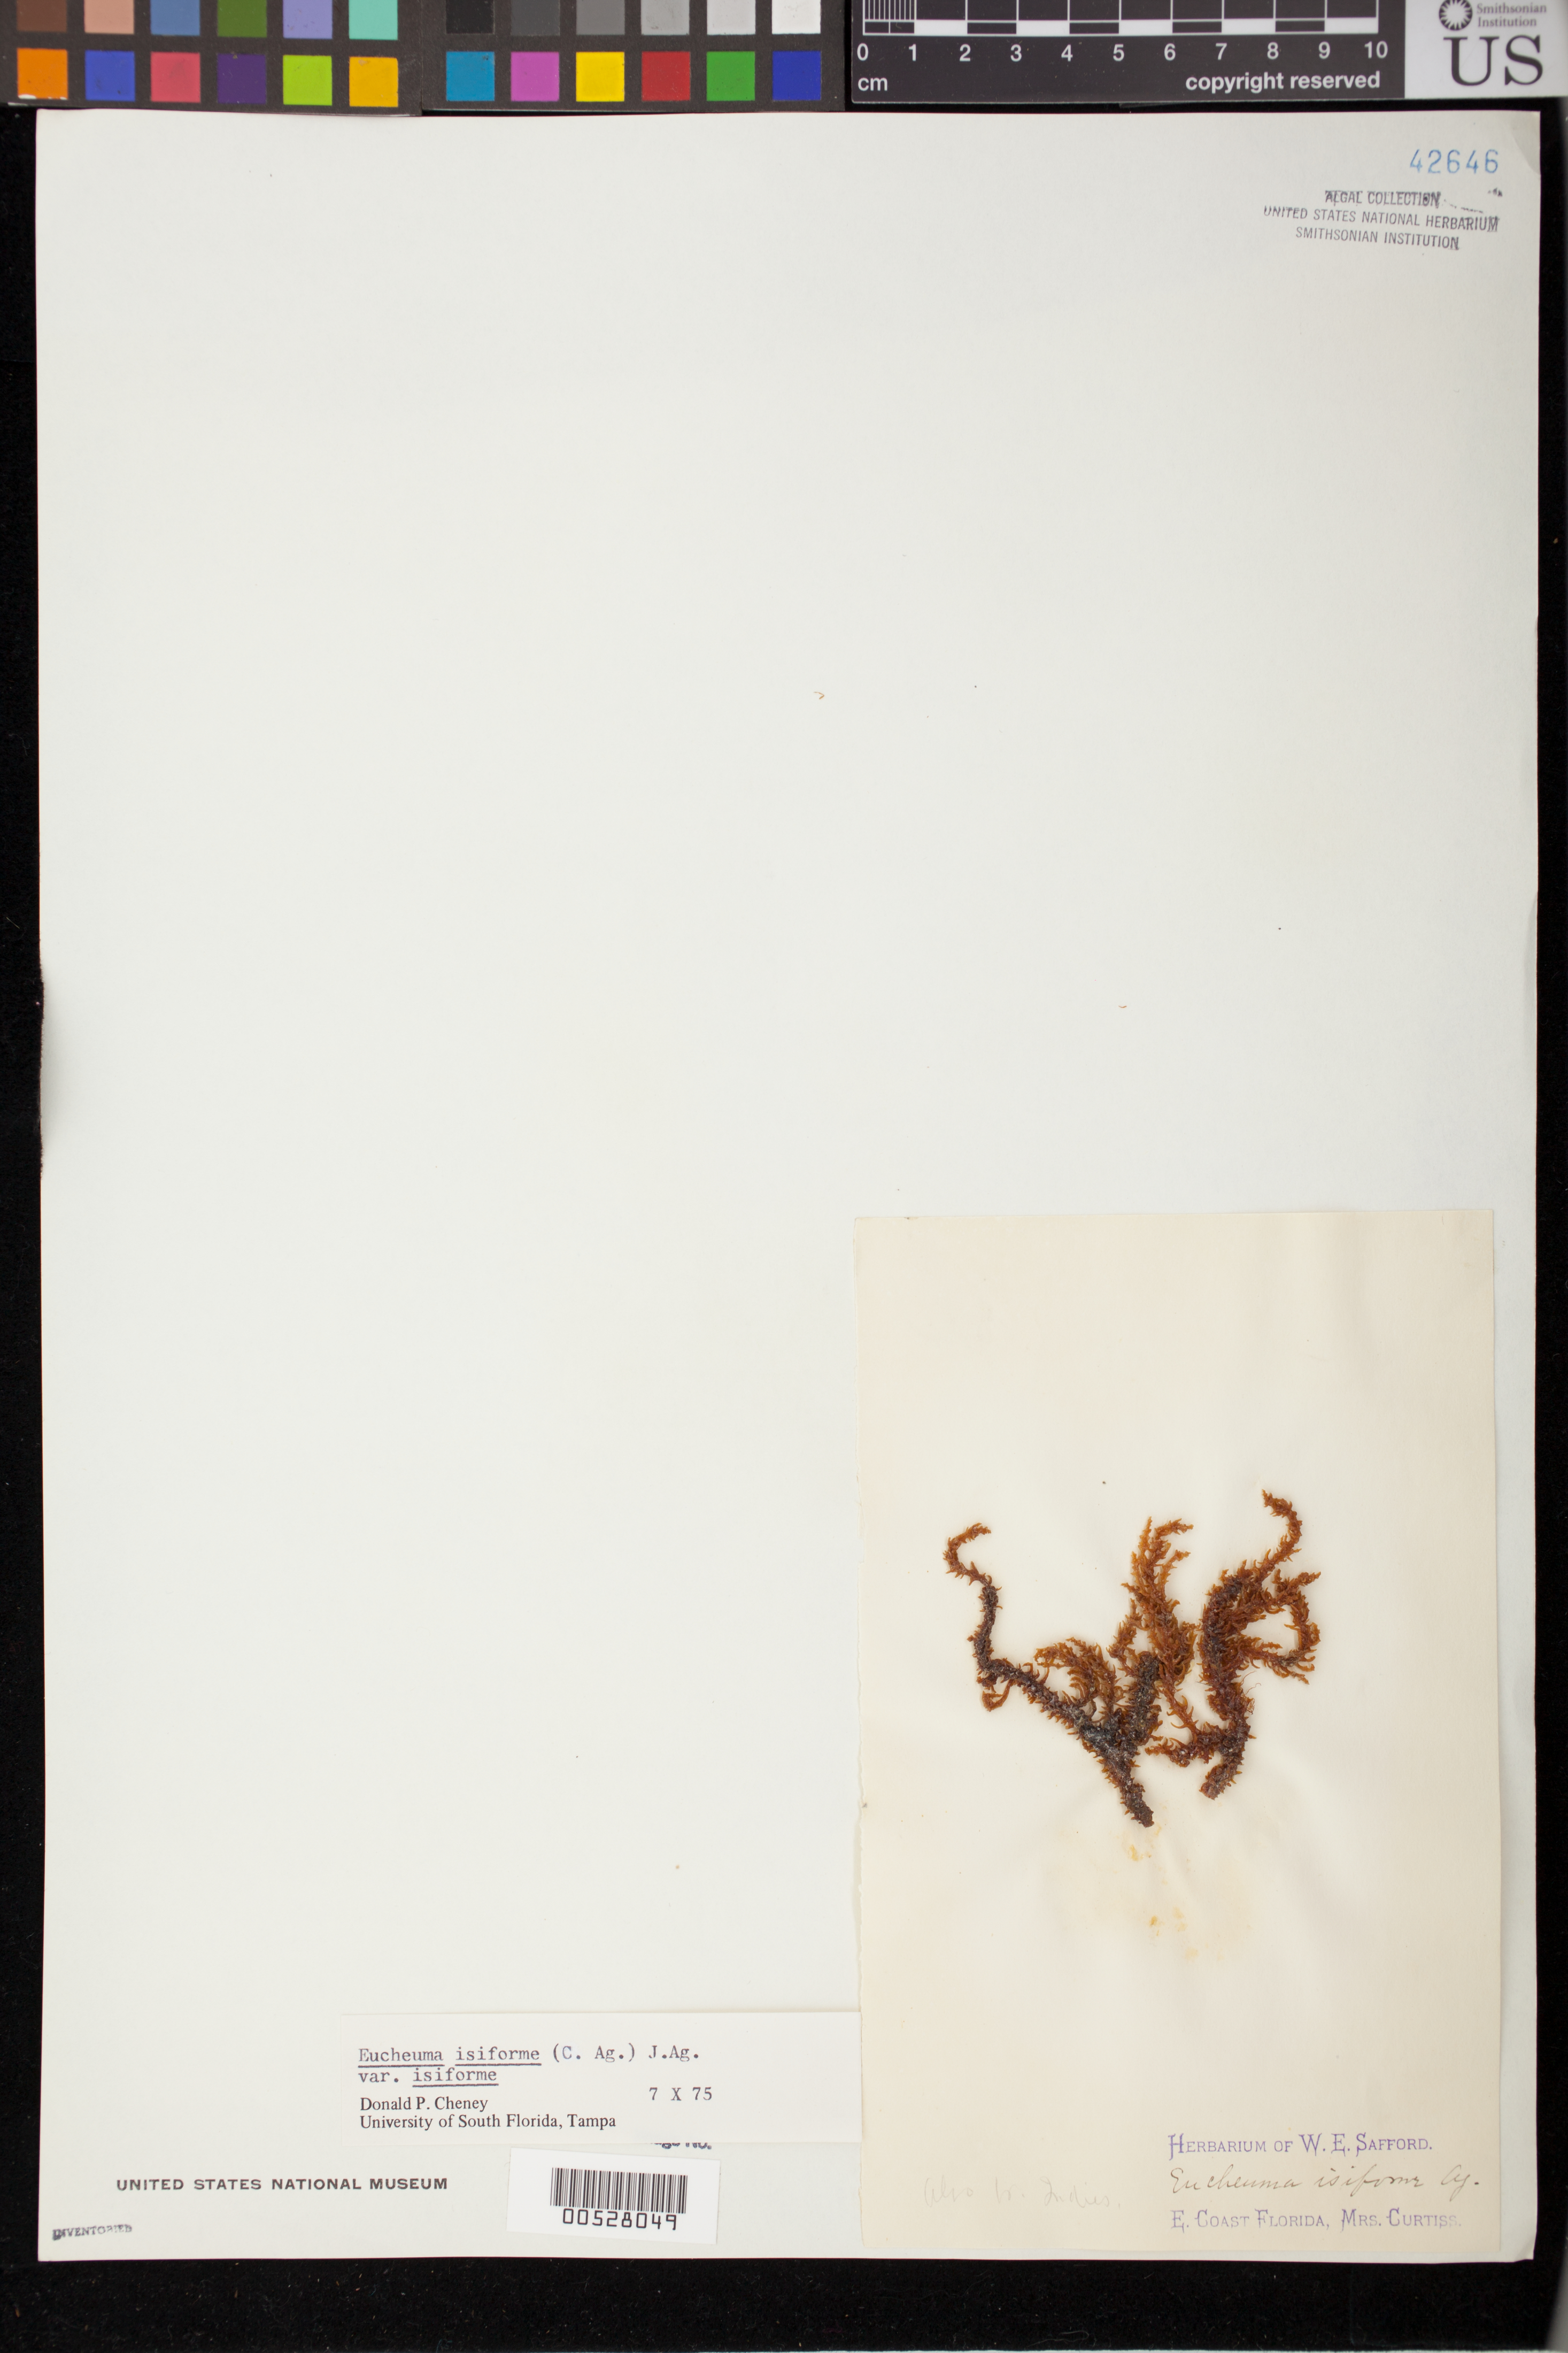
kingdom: Plantae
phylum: Rhodophyta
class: Florideophyceae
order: Gigartinales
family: Solieriaceae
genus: Eucheumatopsis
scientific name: Eucheumatopsis isiformis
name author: (C. Agardh) M.L. Núñez-Resendiz et al.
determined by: Algae name updating Project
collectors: F. A. Curtiss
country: United States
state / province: Florida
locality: East coast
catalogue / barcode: US 42646